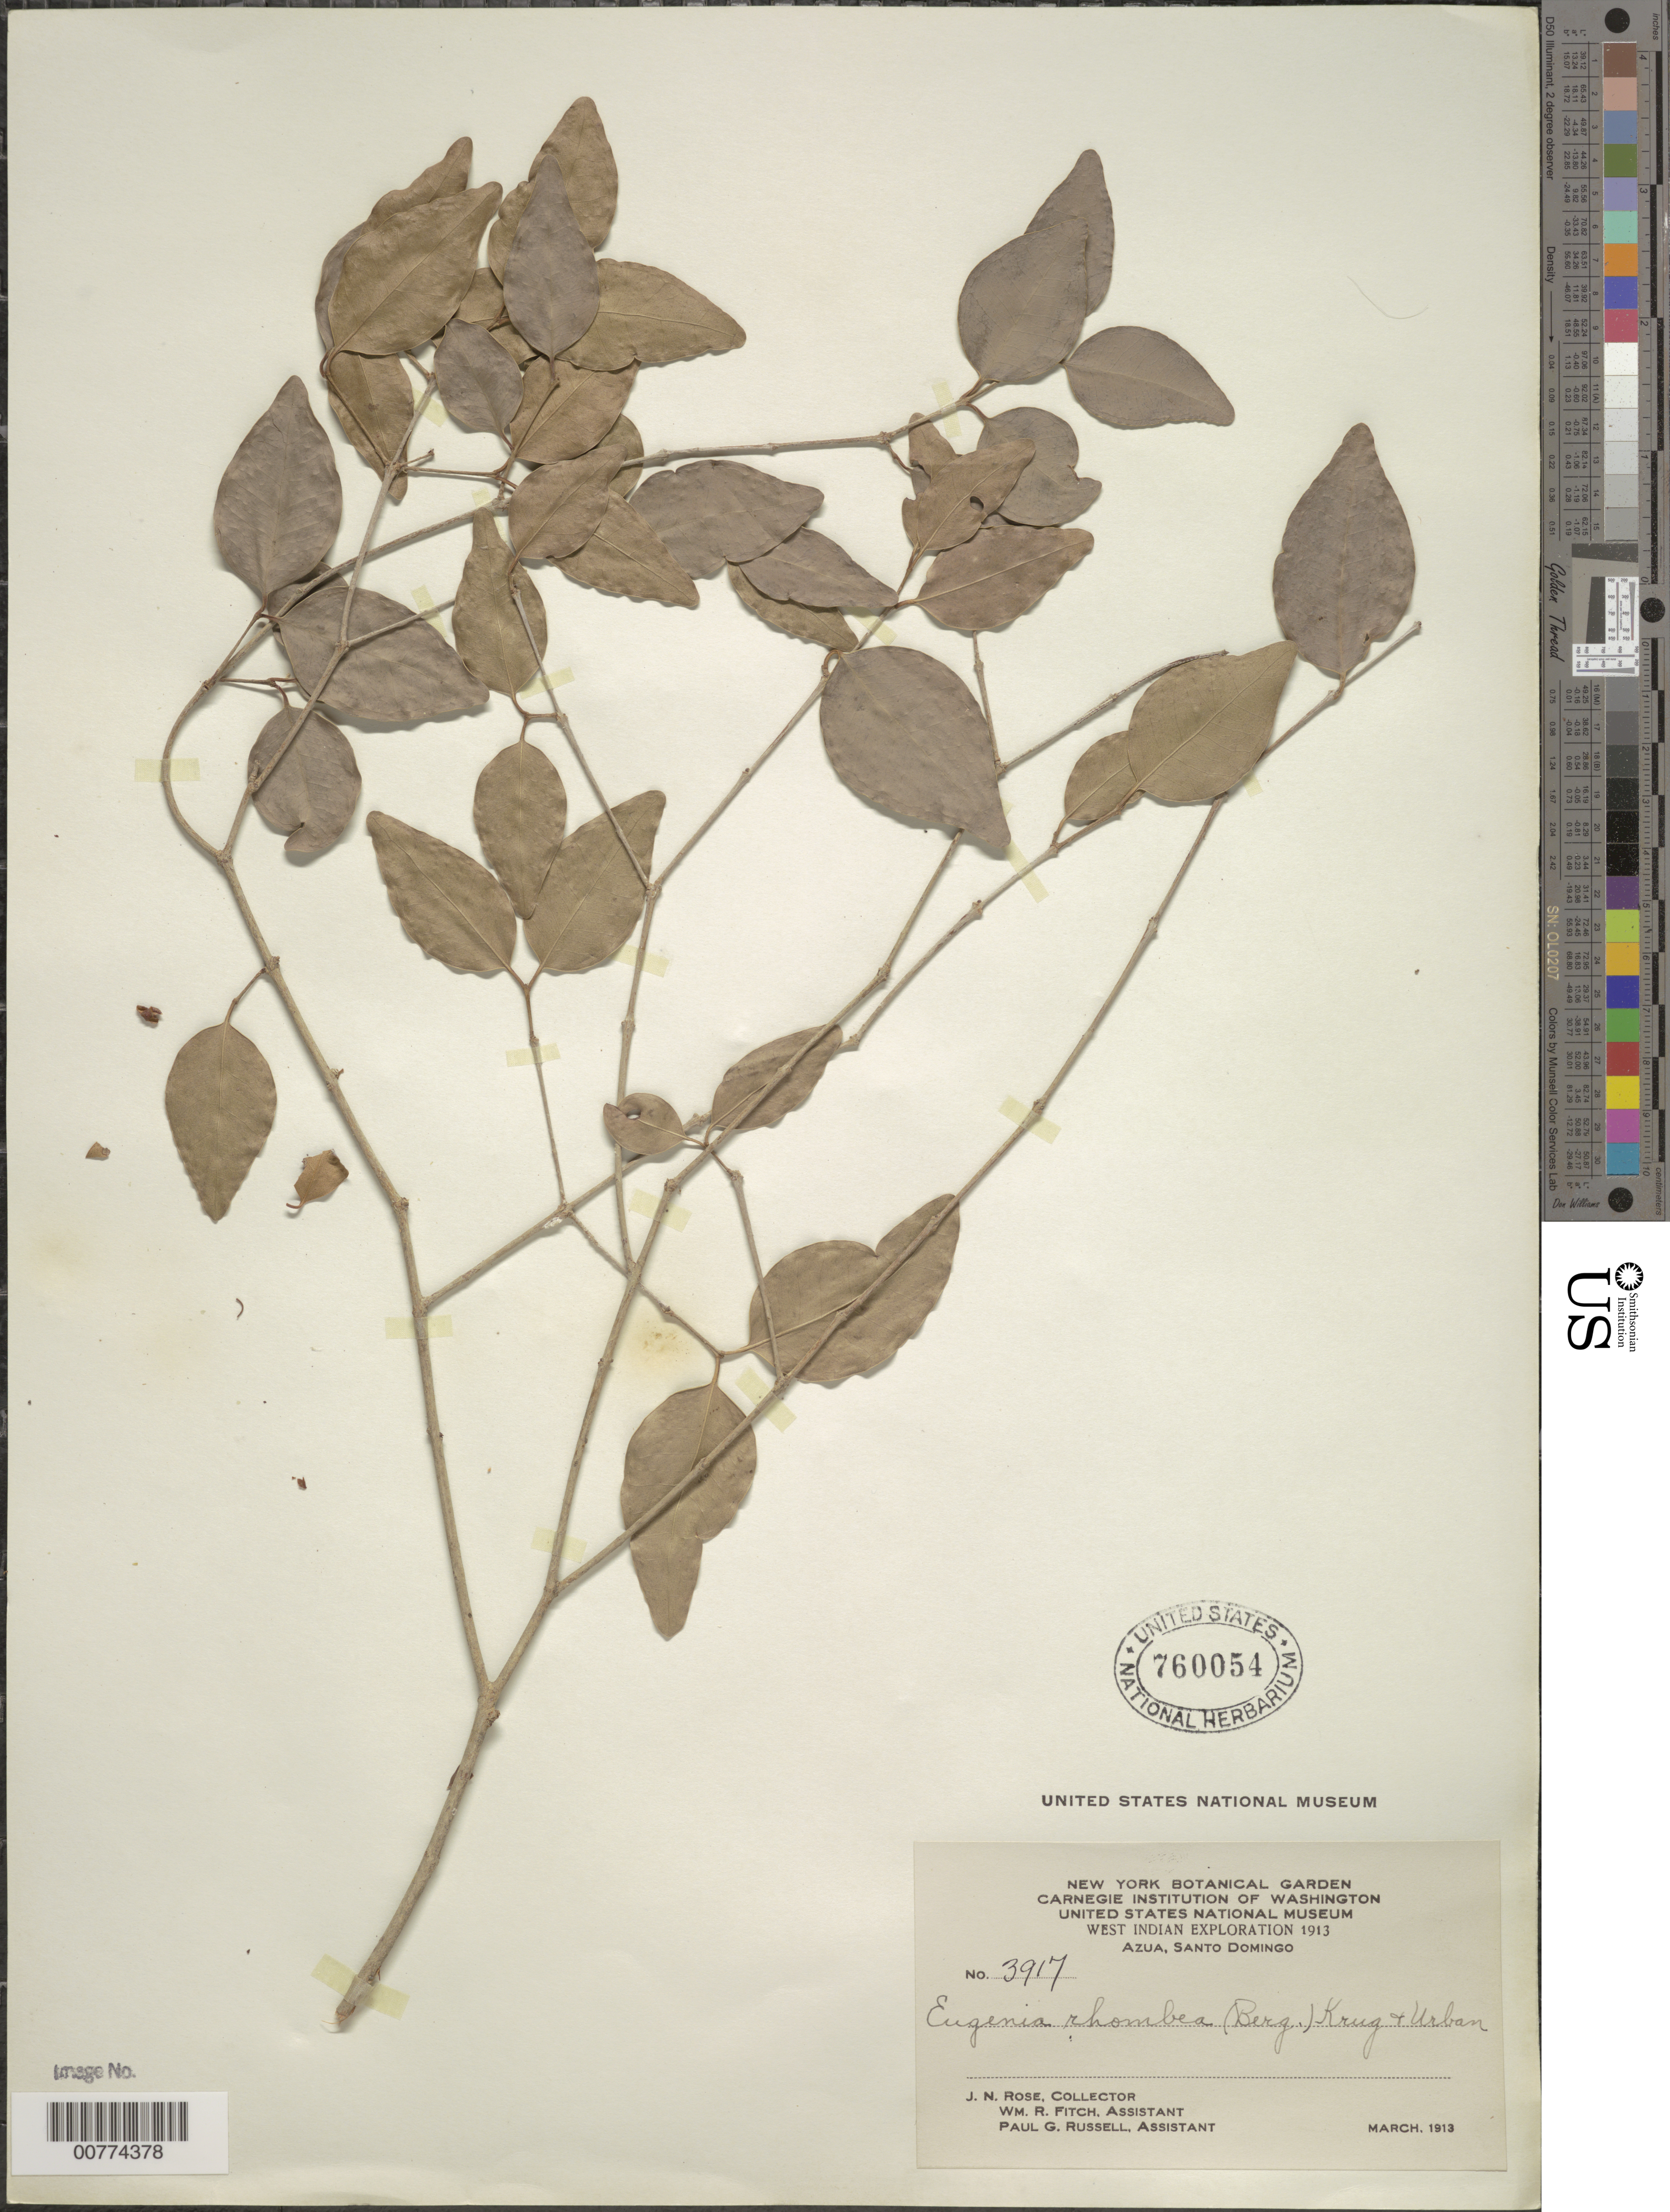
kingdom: Plantae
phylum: Tracheophyta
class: Magnoliopsida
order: Myrtales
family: Myrtaceae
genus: Eugenia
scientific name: Eugenia rhombea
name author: (O. Berg) Krug & Urb.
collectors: J. N. Rose, W. R. Fitch & P. G. Russell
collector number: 3917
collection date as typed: Mar 1913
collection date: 1913-03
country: Dominican Republic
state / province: Azua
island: Hispaniola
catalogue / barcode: US 760054